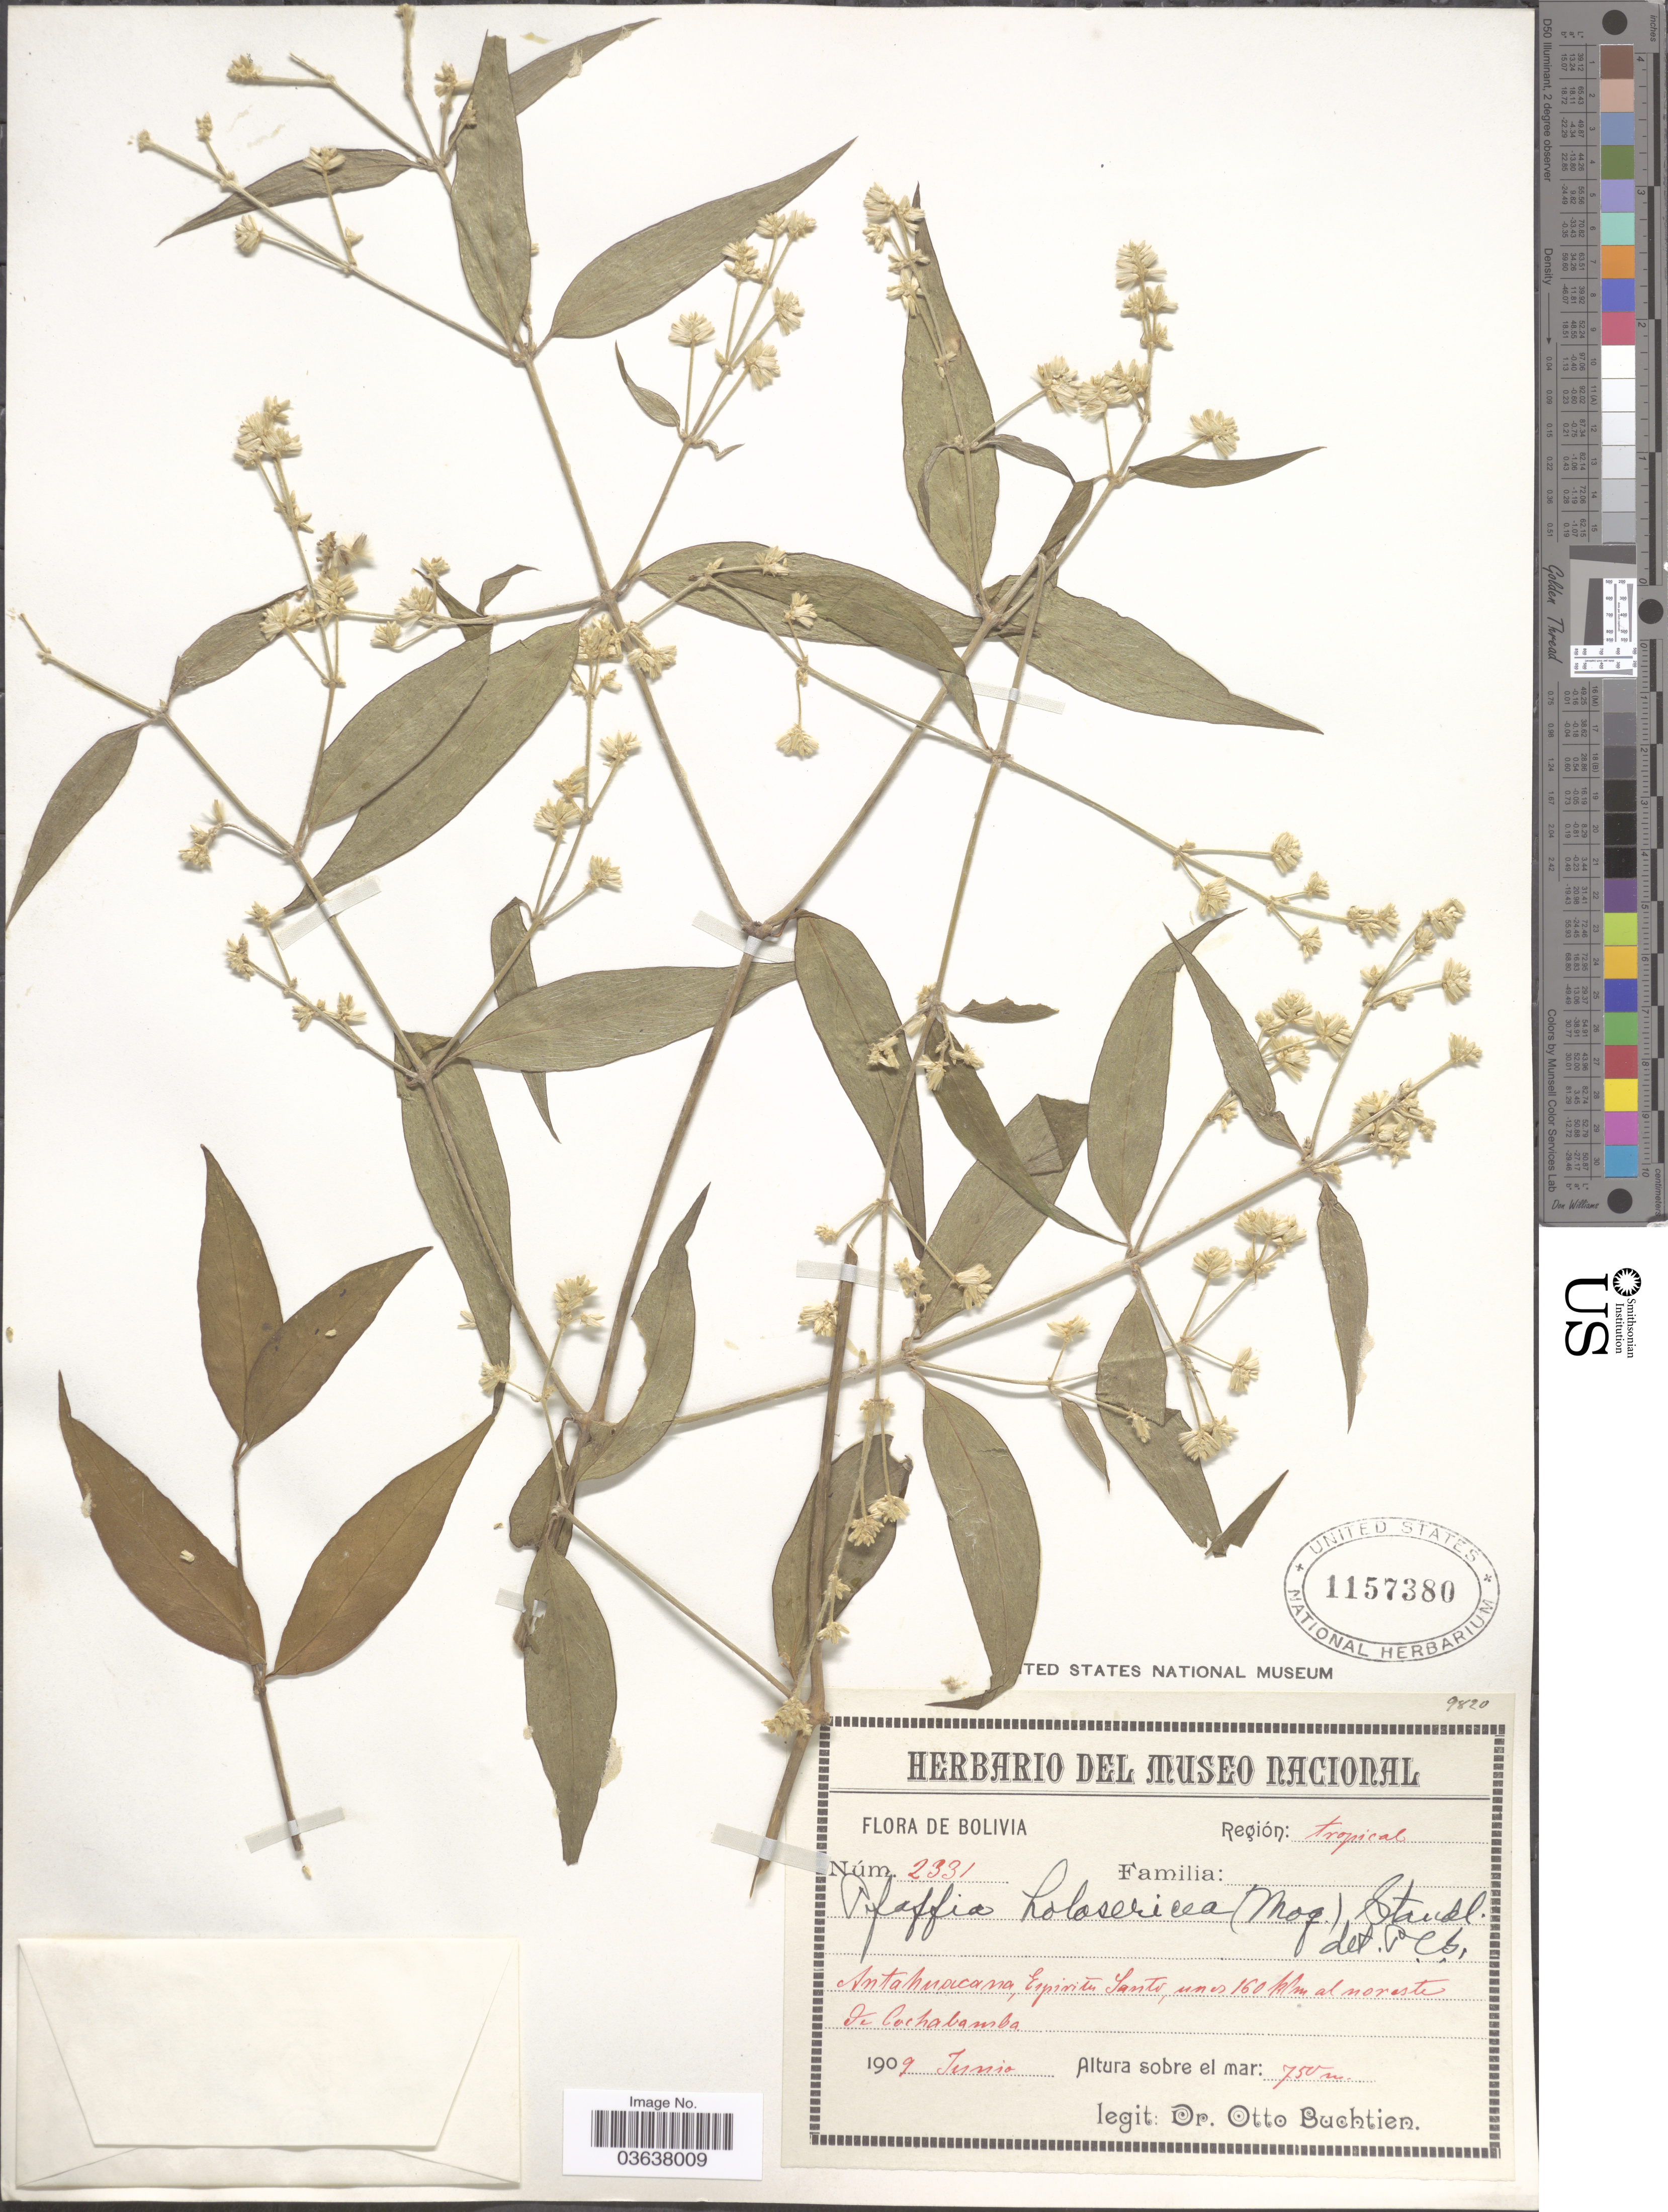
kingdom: Plantae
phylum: Tracheophyta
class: Magnoliopsida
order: Caryophyllales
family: Amaranthaceae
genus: Gomphrena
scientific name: Gomphrena holosericea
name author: (Mart.) Moq.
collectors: O. Buchtien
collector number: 2331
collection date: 1909-06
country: Bolivia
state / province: Cochabamba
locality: Región: tropical. Antahuacana, Espiritu Santo, unos 160 klm al noreste de Cochabamba.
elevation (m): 750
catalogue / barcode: US 1157380